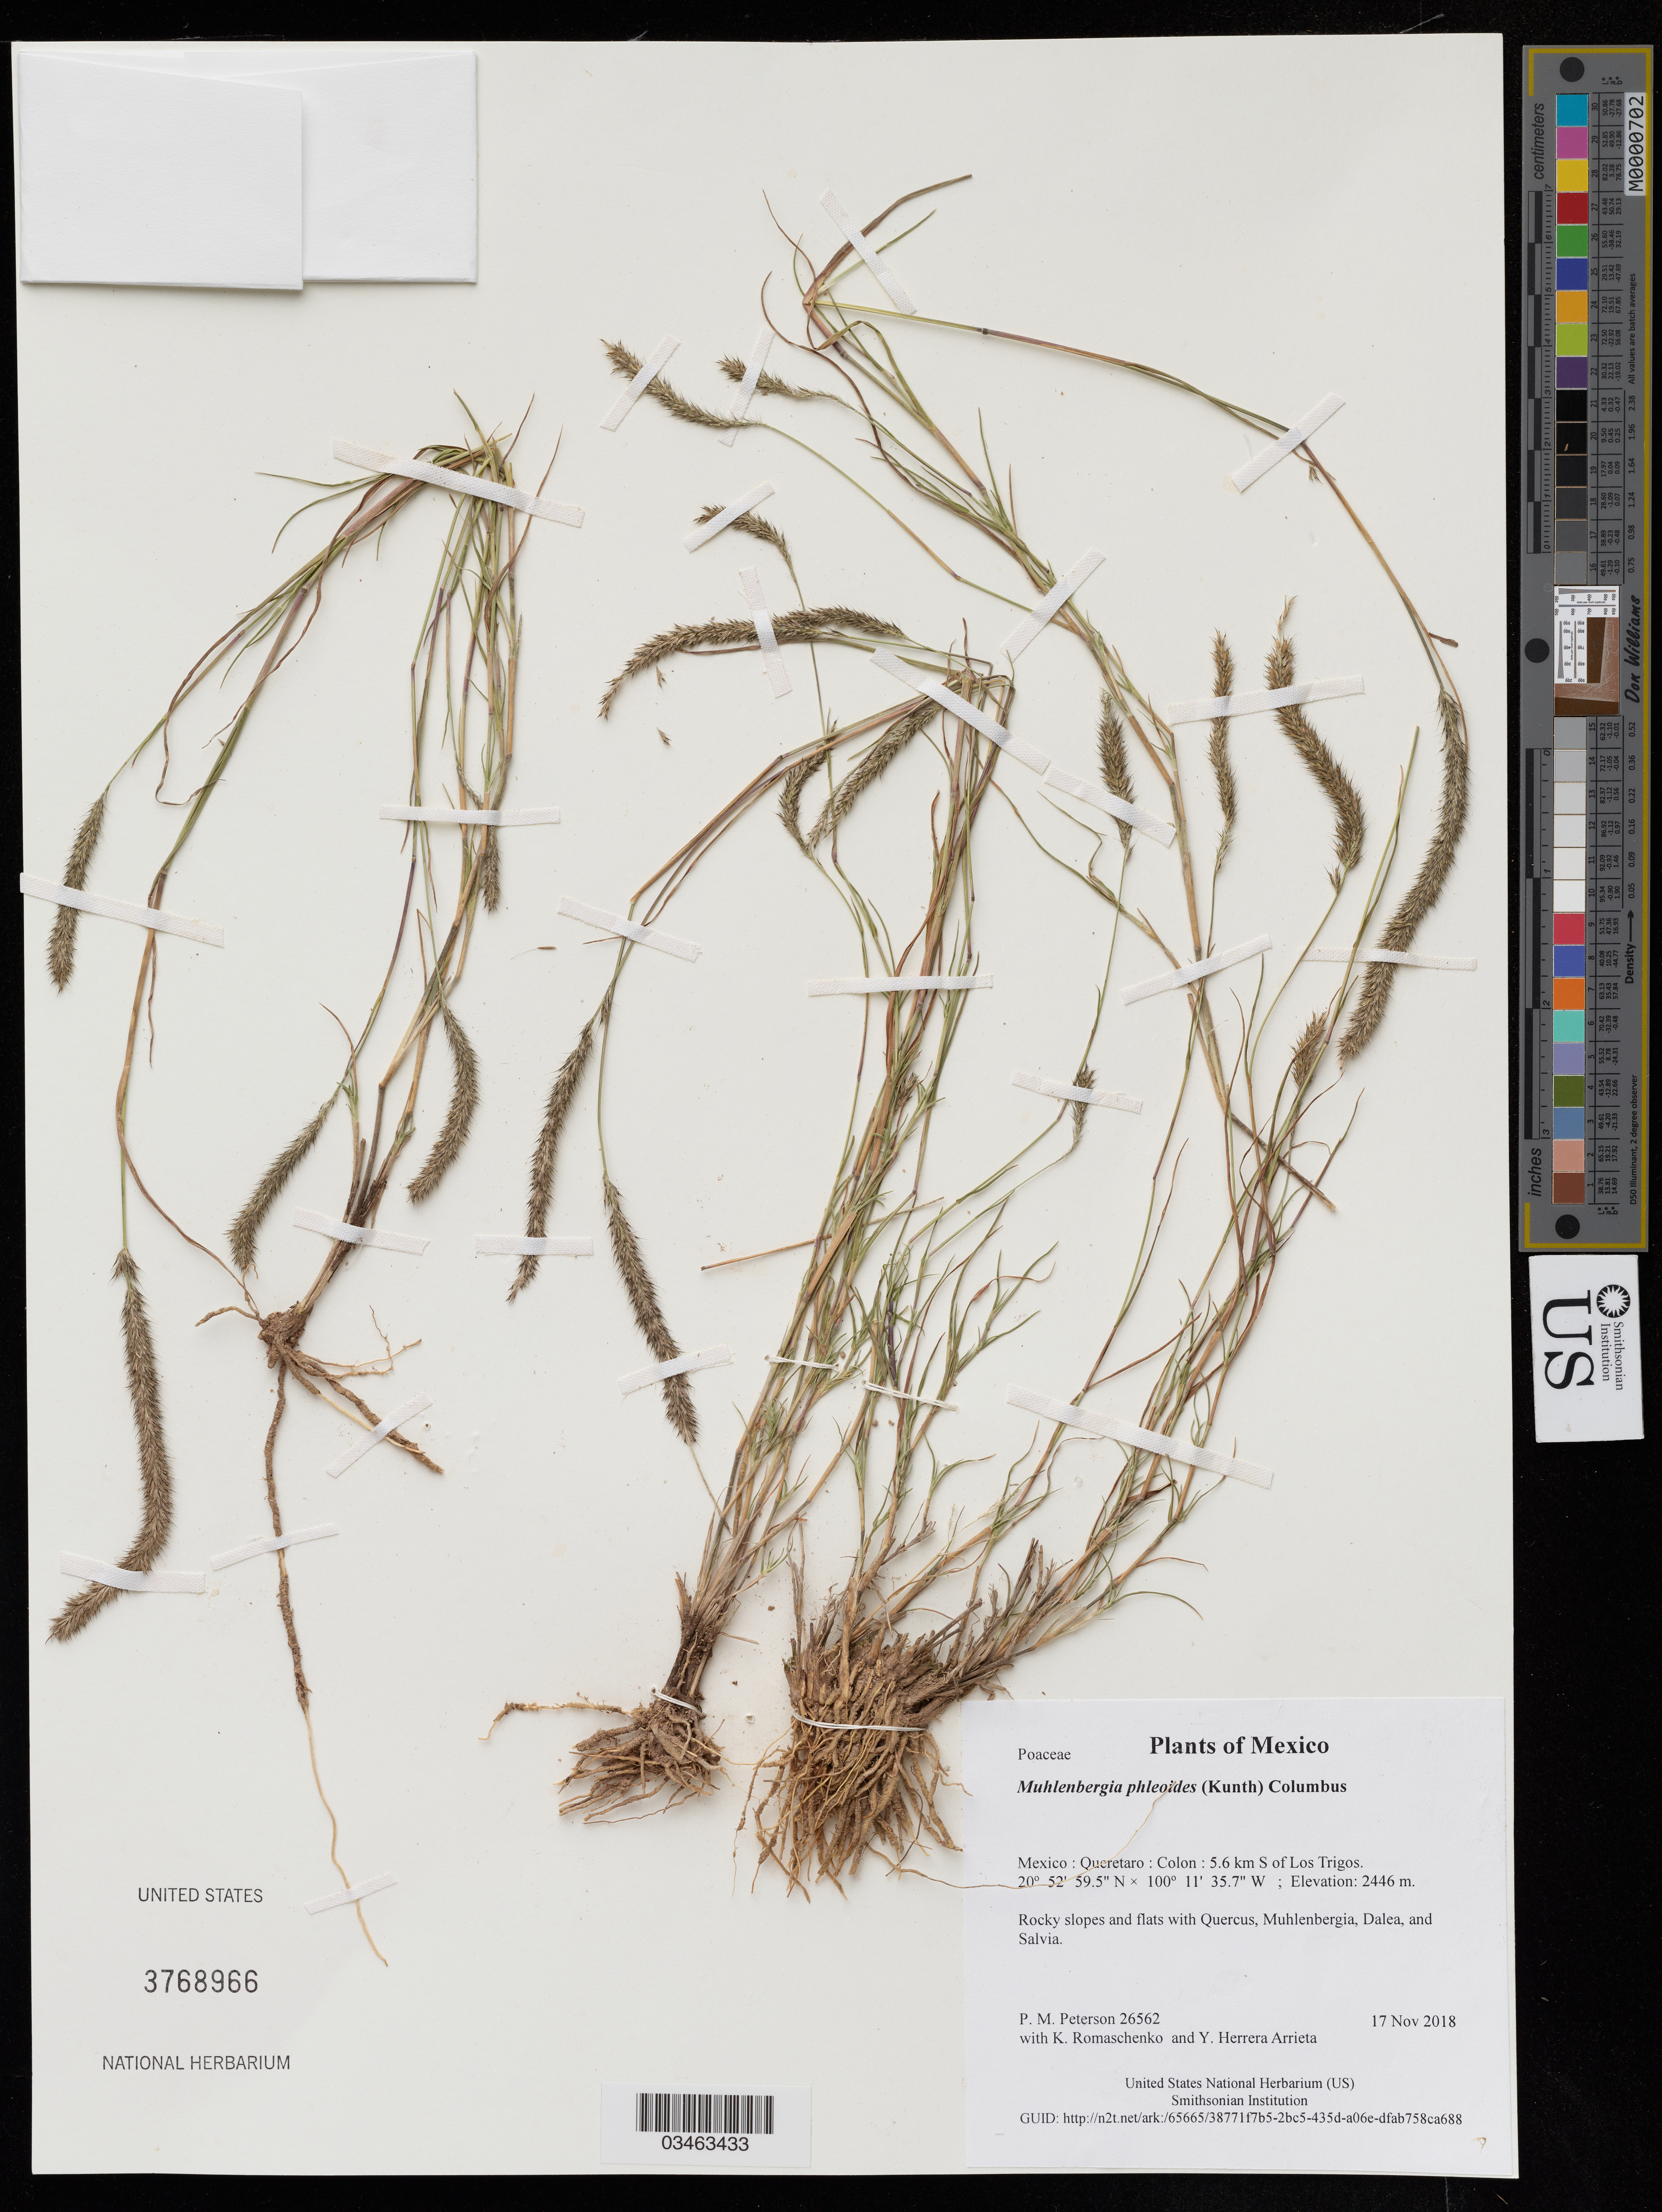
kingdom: Plantae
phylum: Tracheophyta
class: Liliopsida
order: Poales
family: Poaceae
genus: Muhlenbergia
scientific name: Muhlenbergia phleoides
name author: (Kunth) Columbus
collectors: P. M. Peterson, K. Romaschenko & Y. Herrera Arrieta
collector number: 26562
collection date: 2018-11-17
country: Mexico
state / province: Queretaro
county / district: Colon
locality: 5.6 km S of Los Trigos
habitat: Rocky slopes and flats with Quercus, Muhlenbergia, Dalea, and Salvia.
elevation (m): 2446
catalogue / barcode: US 3768966